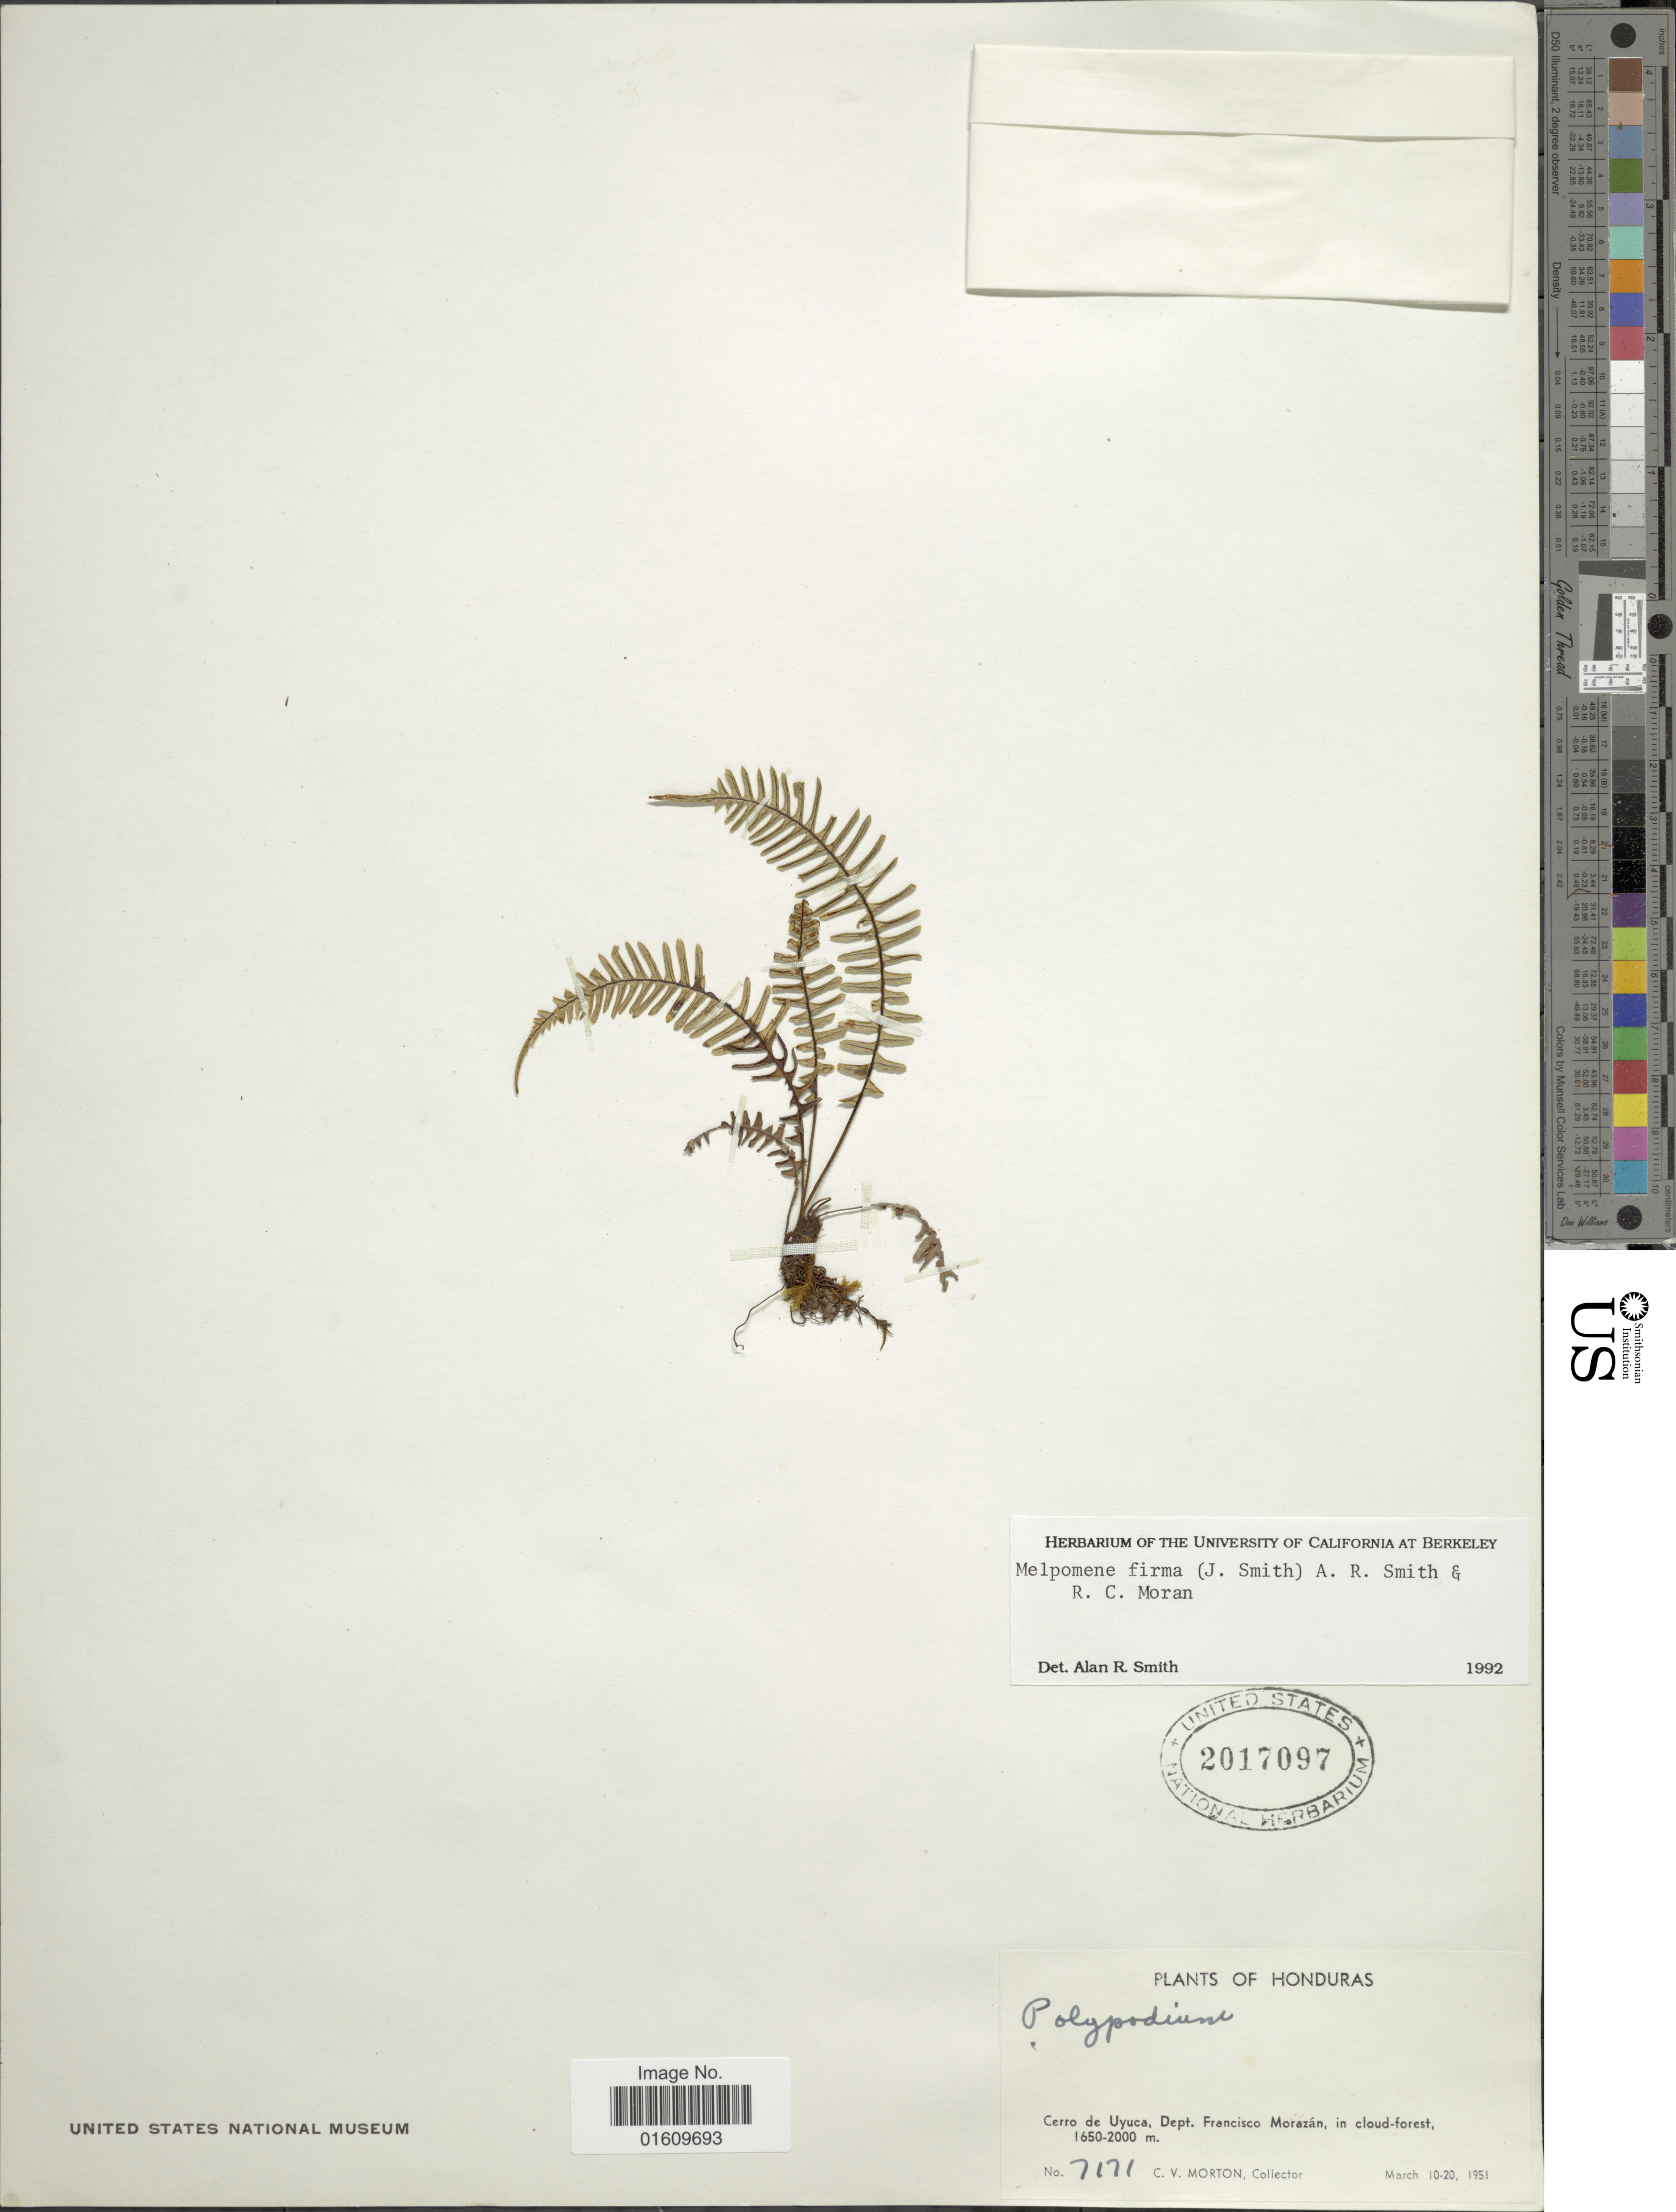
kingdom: Plantae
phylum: Tracheophyta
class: Polypodiopsida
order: Polypodiales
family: Polypodiaceae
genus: Melpomene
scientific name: Melpomene firma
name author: (J. Sm.) A.R. Sm. & R.C. Moran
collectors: C. V. Morton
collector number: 7171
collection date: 1951-03-10/1951-03-20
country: Honduras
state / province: Fco. Morazán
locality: Cerro de Uyua, Dept. Francisco Morazan. in cloud forest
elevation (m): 1650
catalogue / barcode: US 2017097